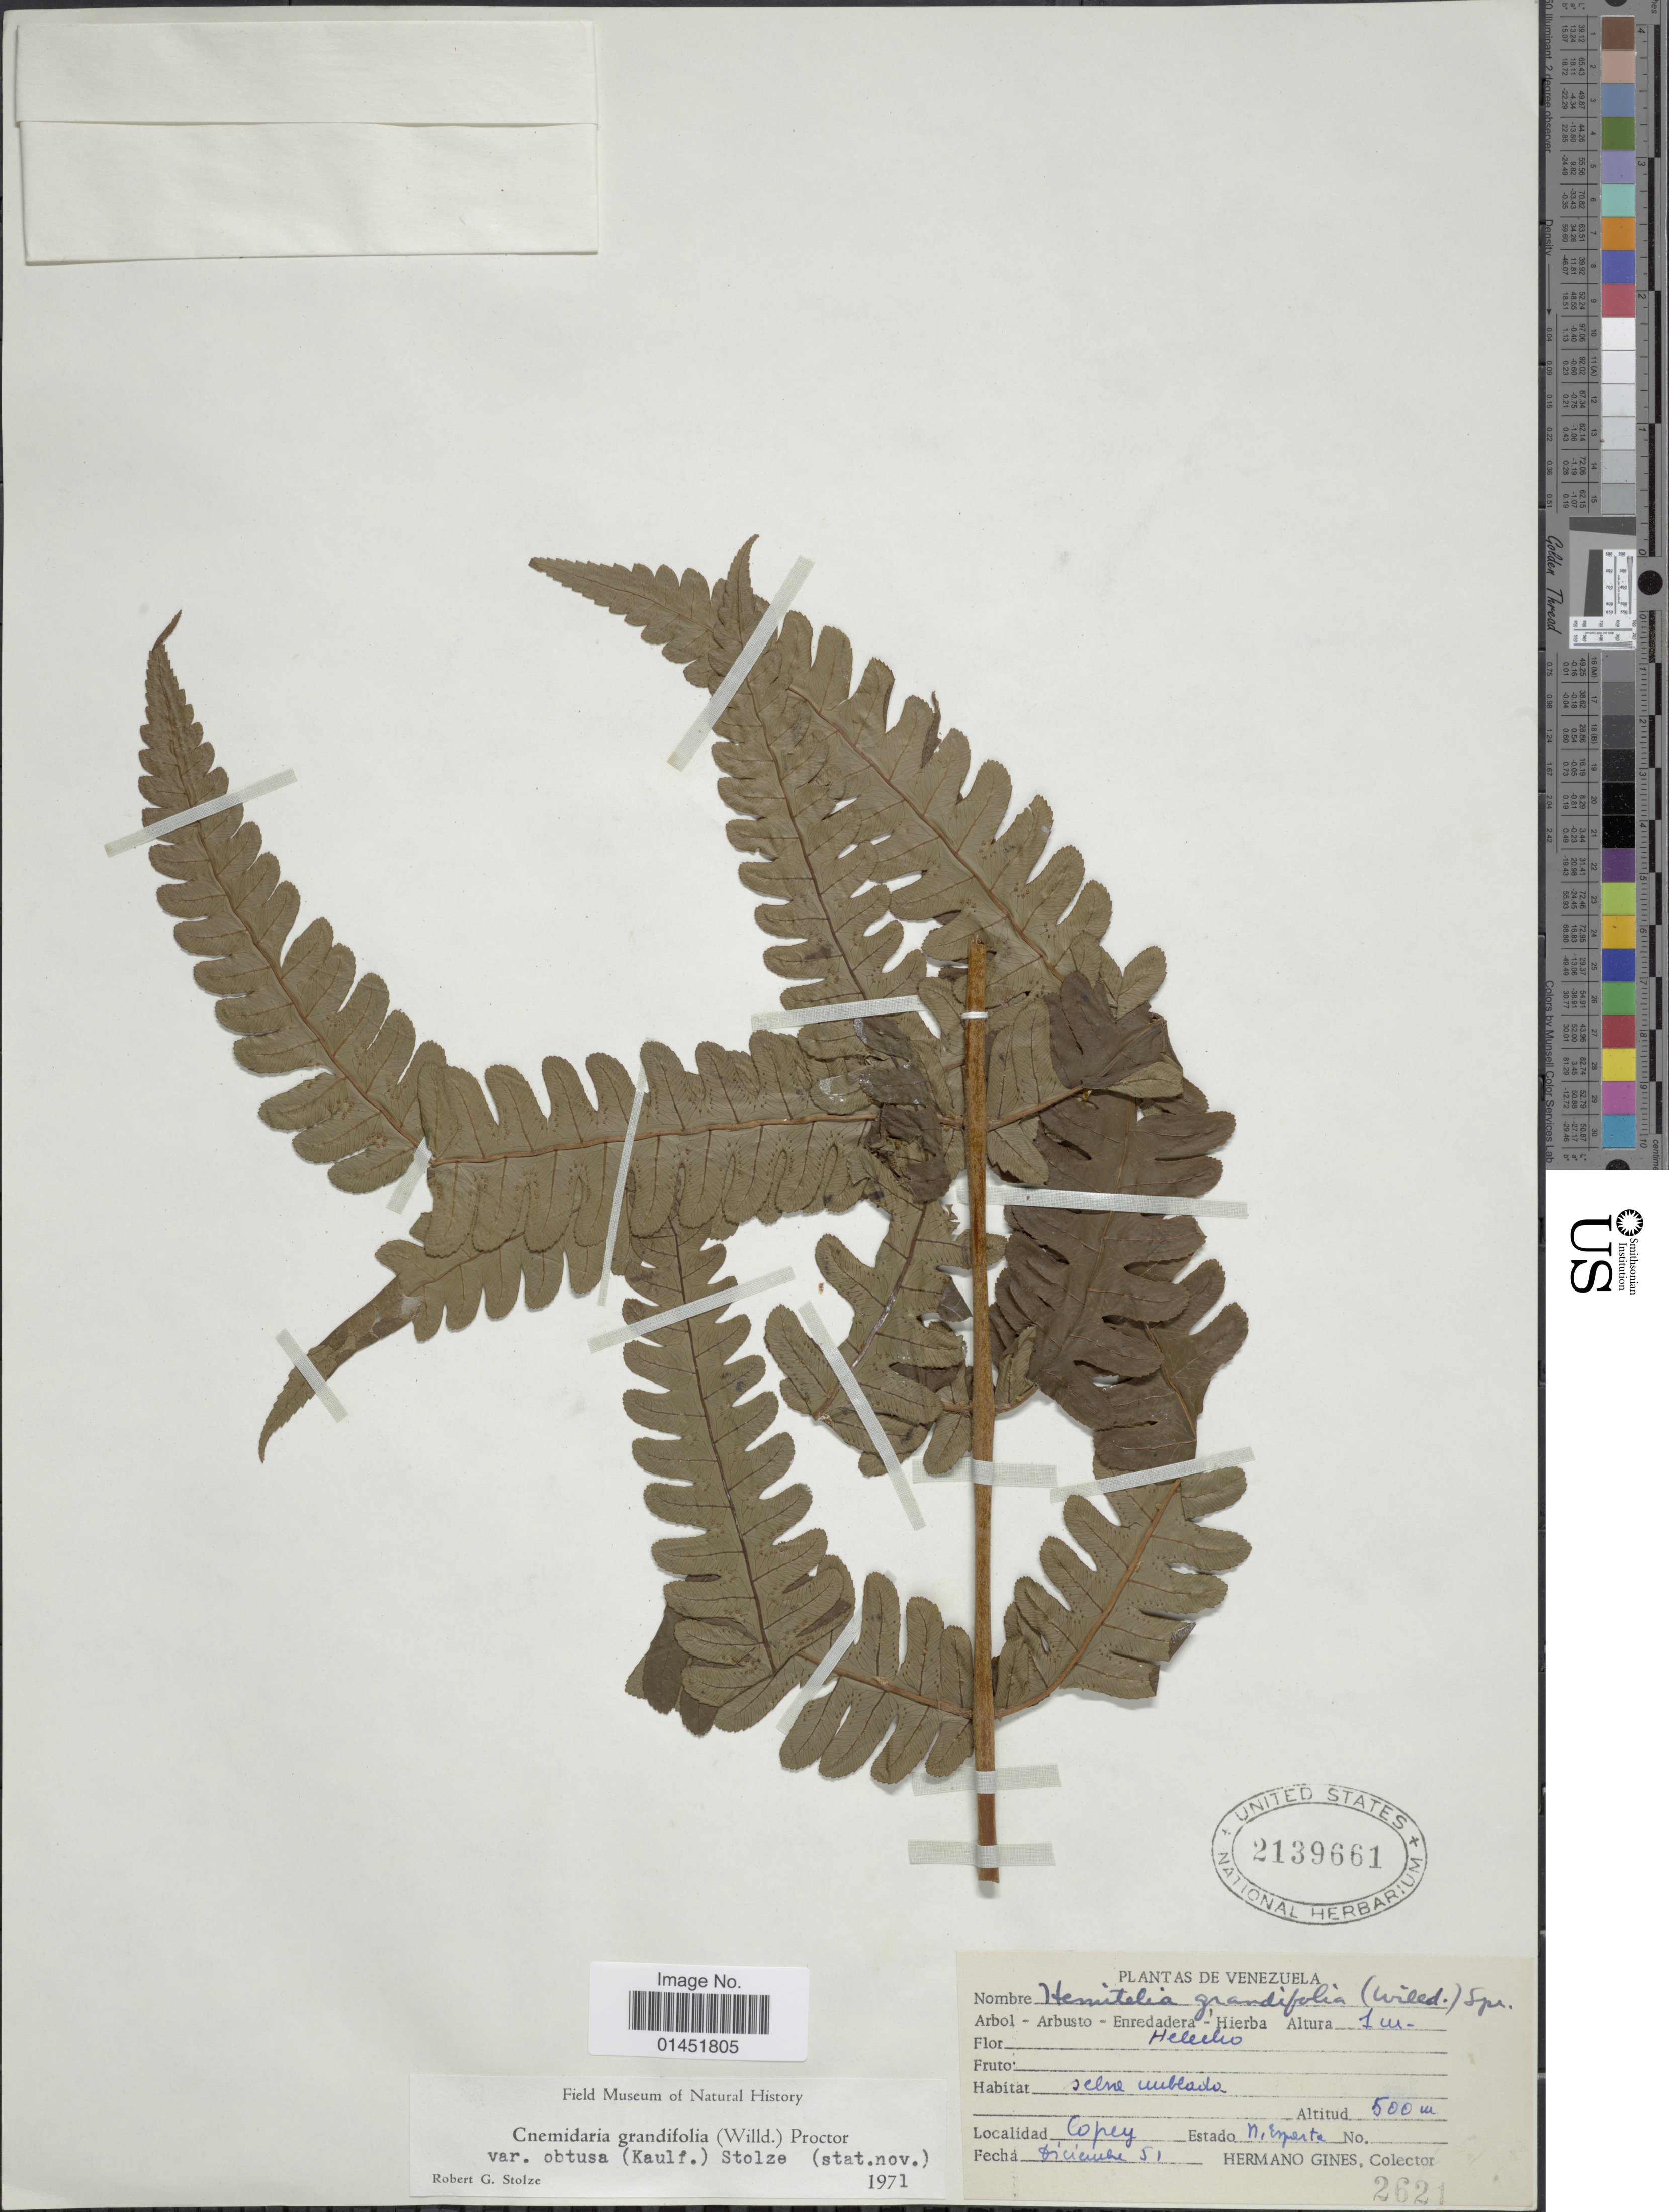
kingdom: Plantae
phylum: Tracheophyta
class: Polypodiopsida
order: Cyatheales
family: Cyatheaceae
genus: Cyathea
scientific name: Cyathea grandifolia var. obtusa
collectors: Bro. Gines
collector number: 2621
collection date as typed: Transcribed d/m/y: /12/51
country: Venezuela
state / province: Nueva Esparta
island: Margarita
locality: Copey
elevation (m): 500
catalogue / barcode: US 2139661